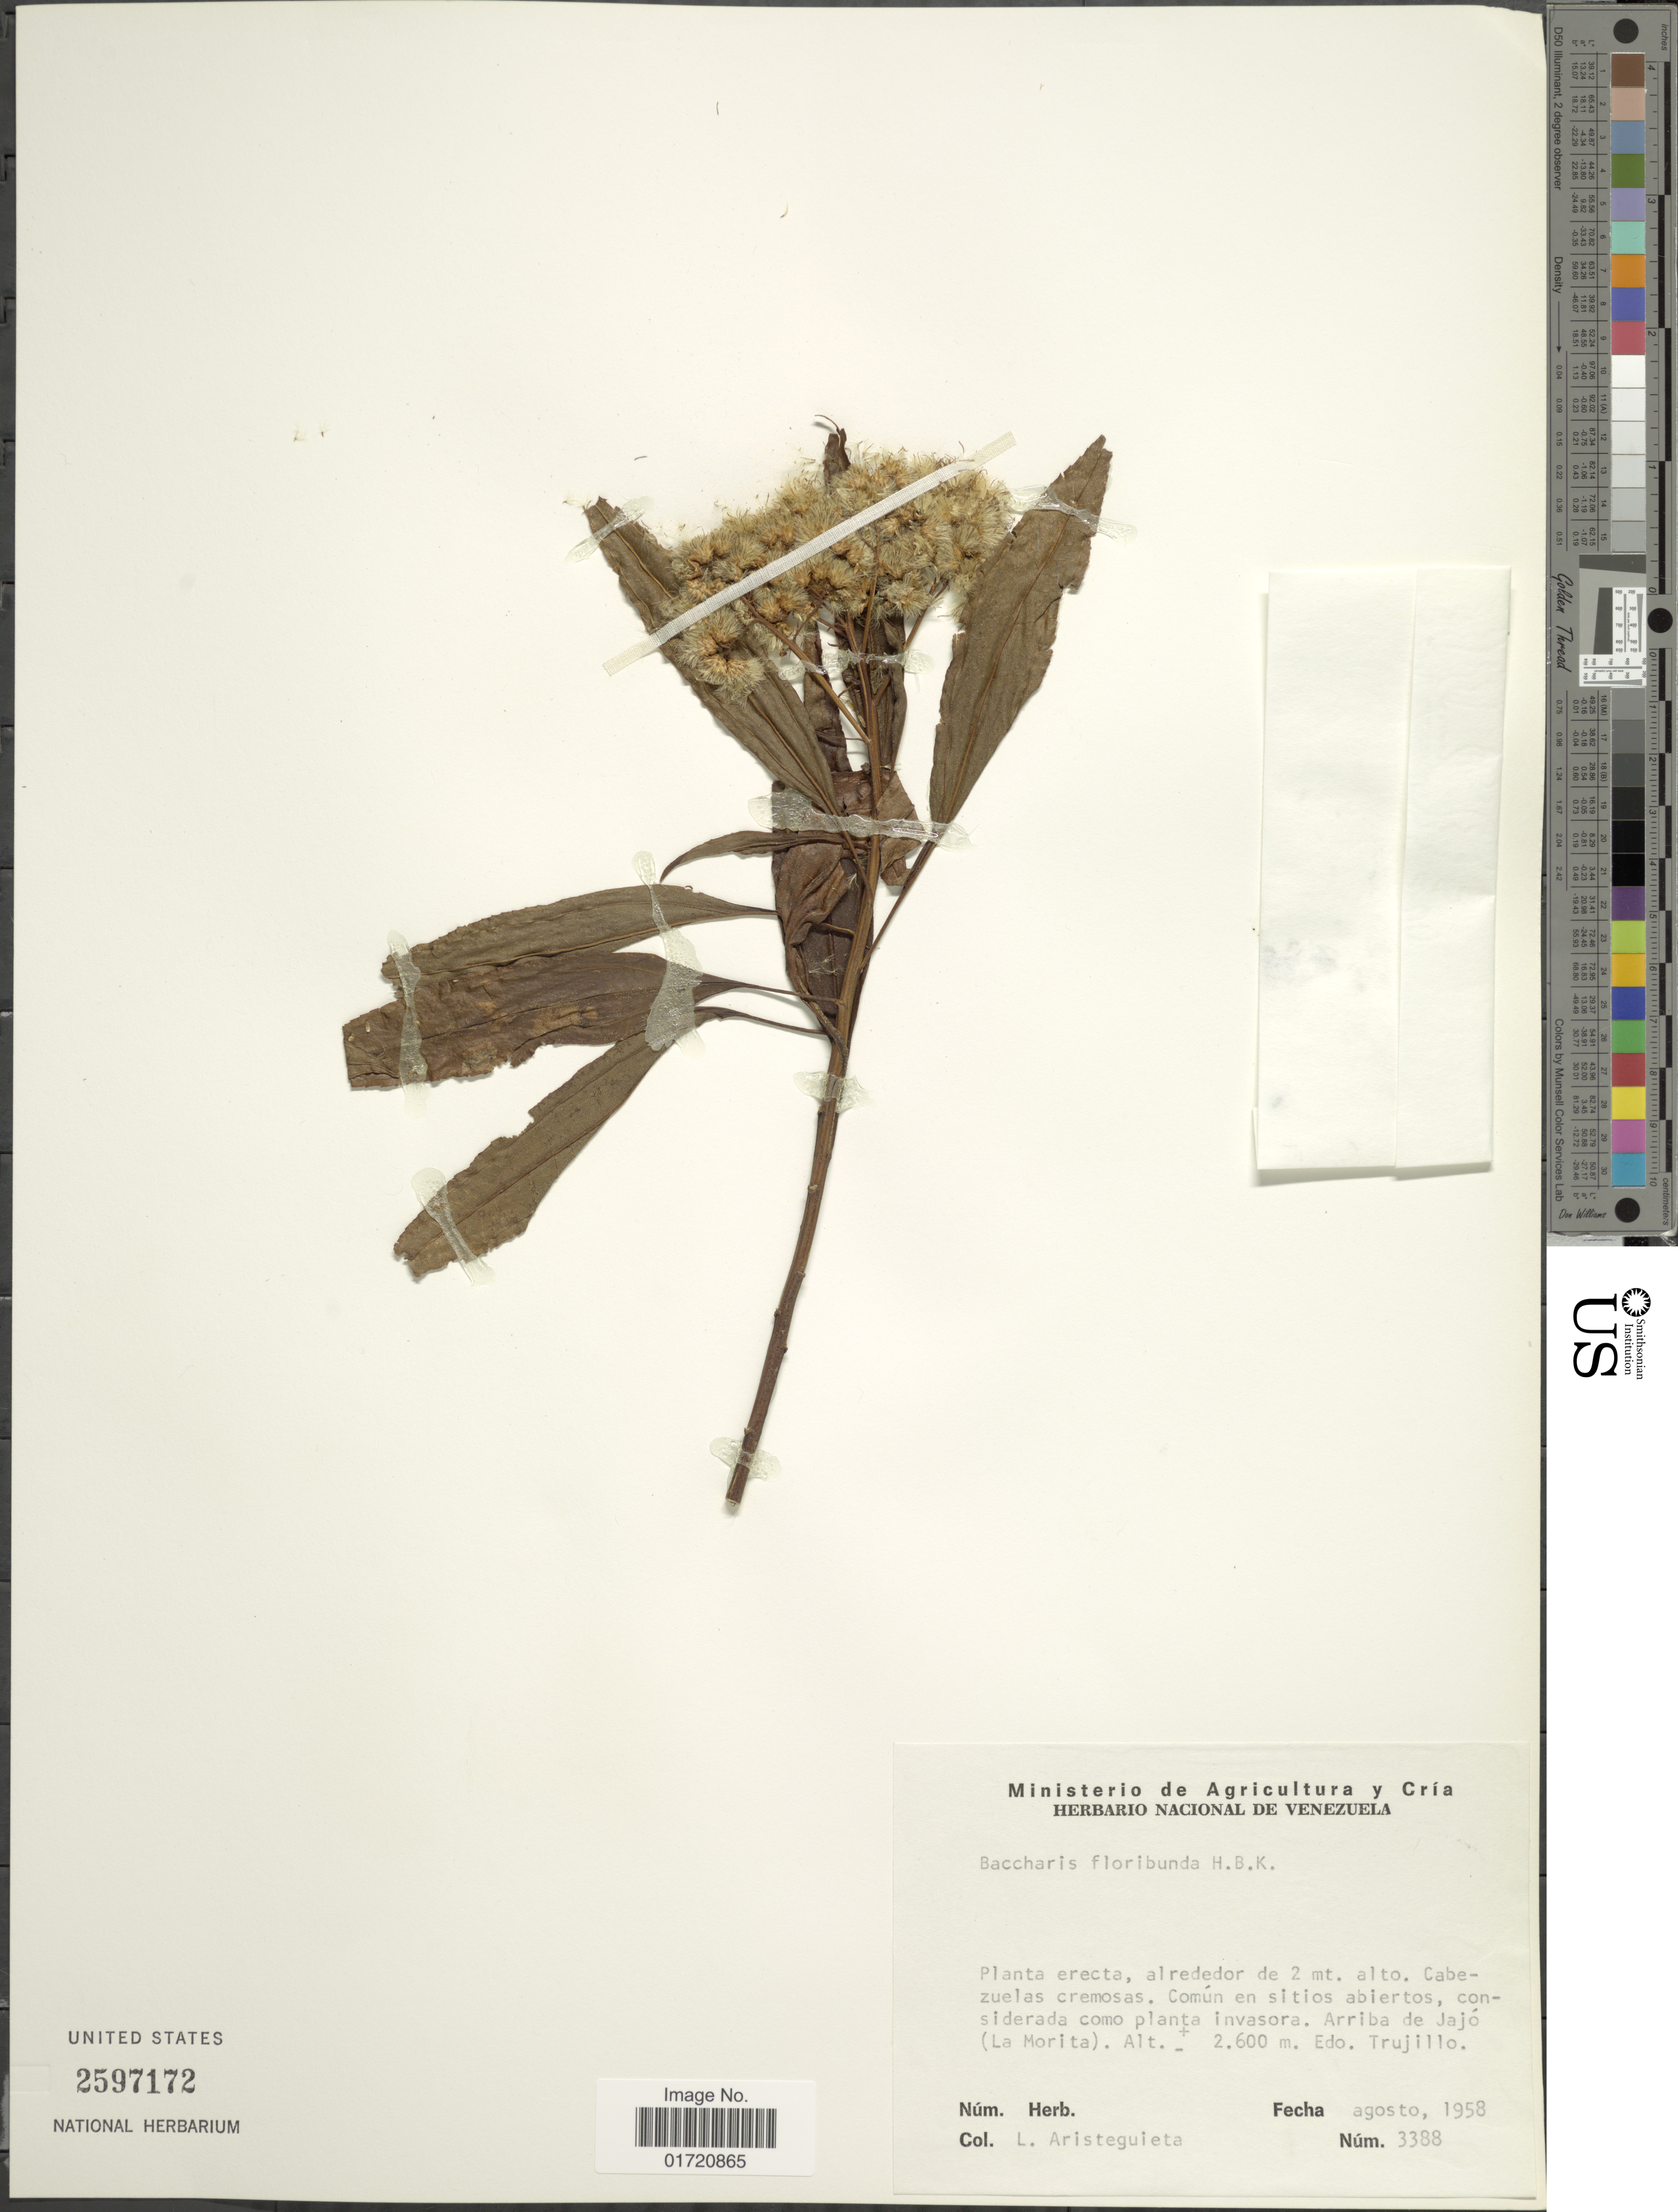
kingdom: Plantae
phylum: Tracheophyta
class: Magnoliopsida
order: Asterales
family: Asteraceae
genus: Baccharis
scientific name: Baccharis latifolia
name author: (Ruiz & Pav.) Pers.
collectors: L. Aristeguieta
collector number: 3388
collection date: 1958-08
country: Venezuela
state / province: Trujillo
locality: Arriba de Jajo (La Morita)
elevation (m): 2600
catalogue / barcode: US 2597172